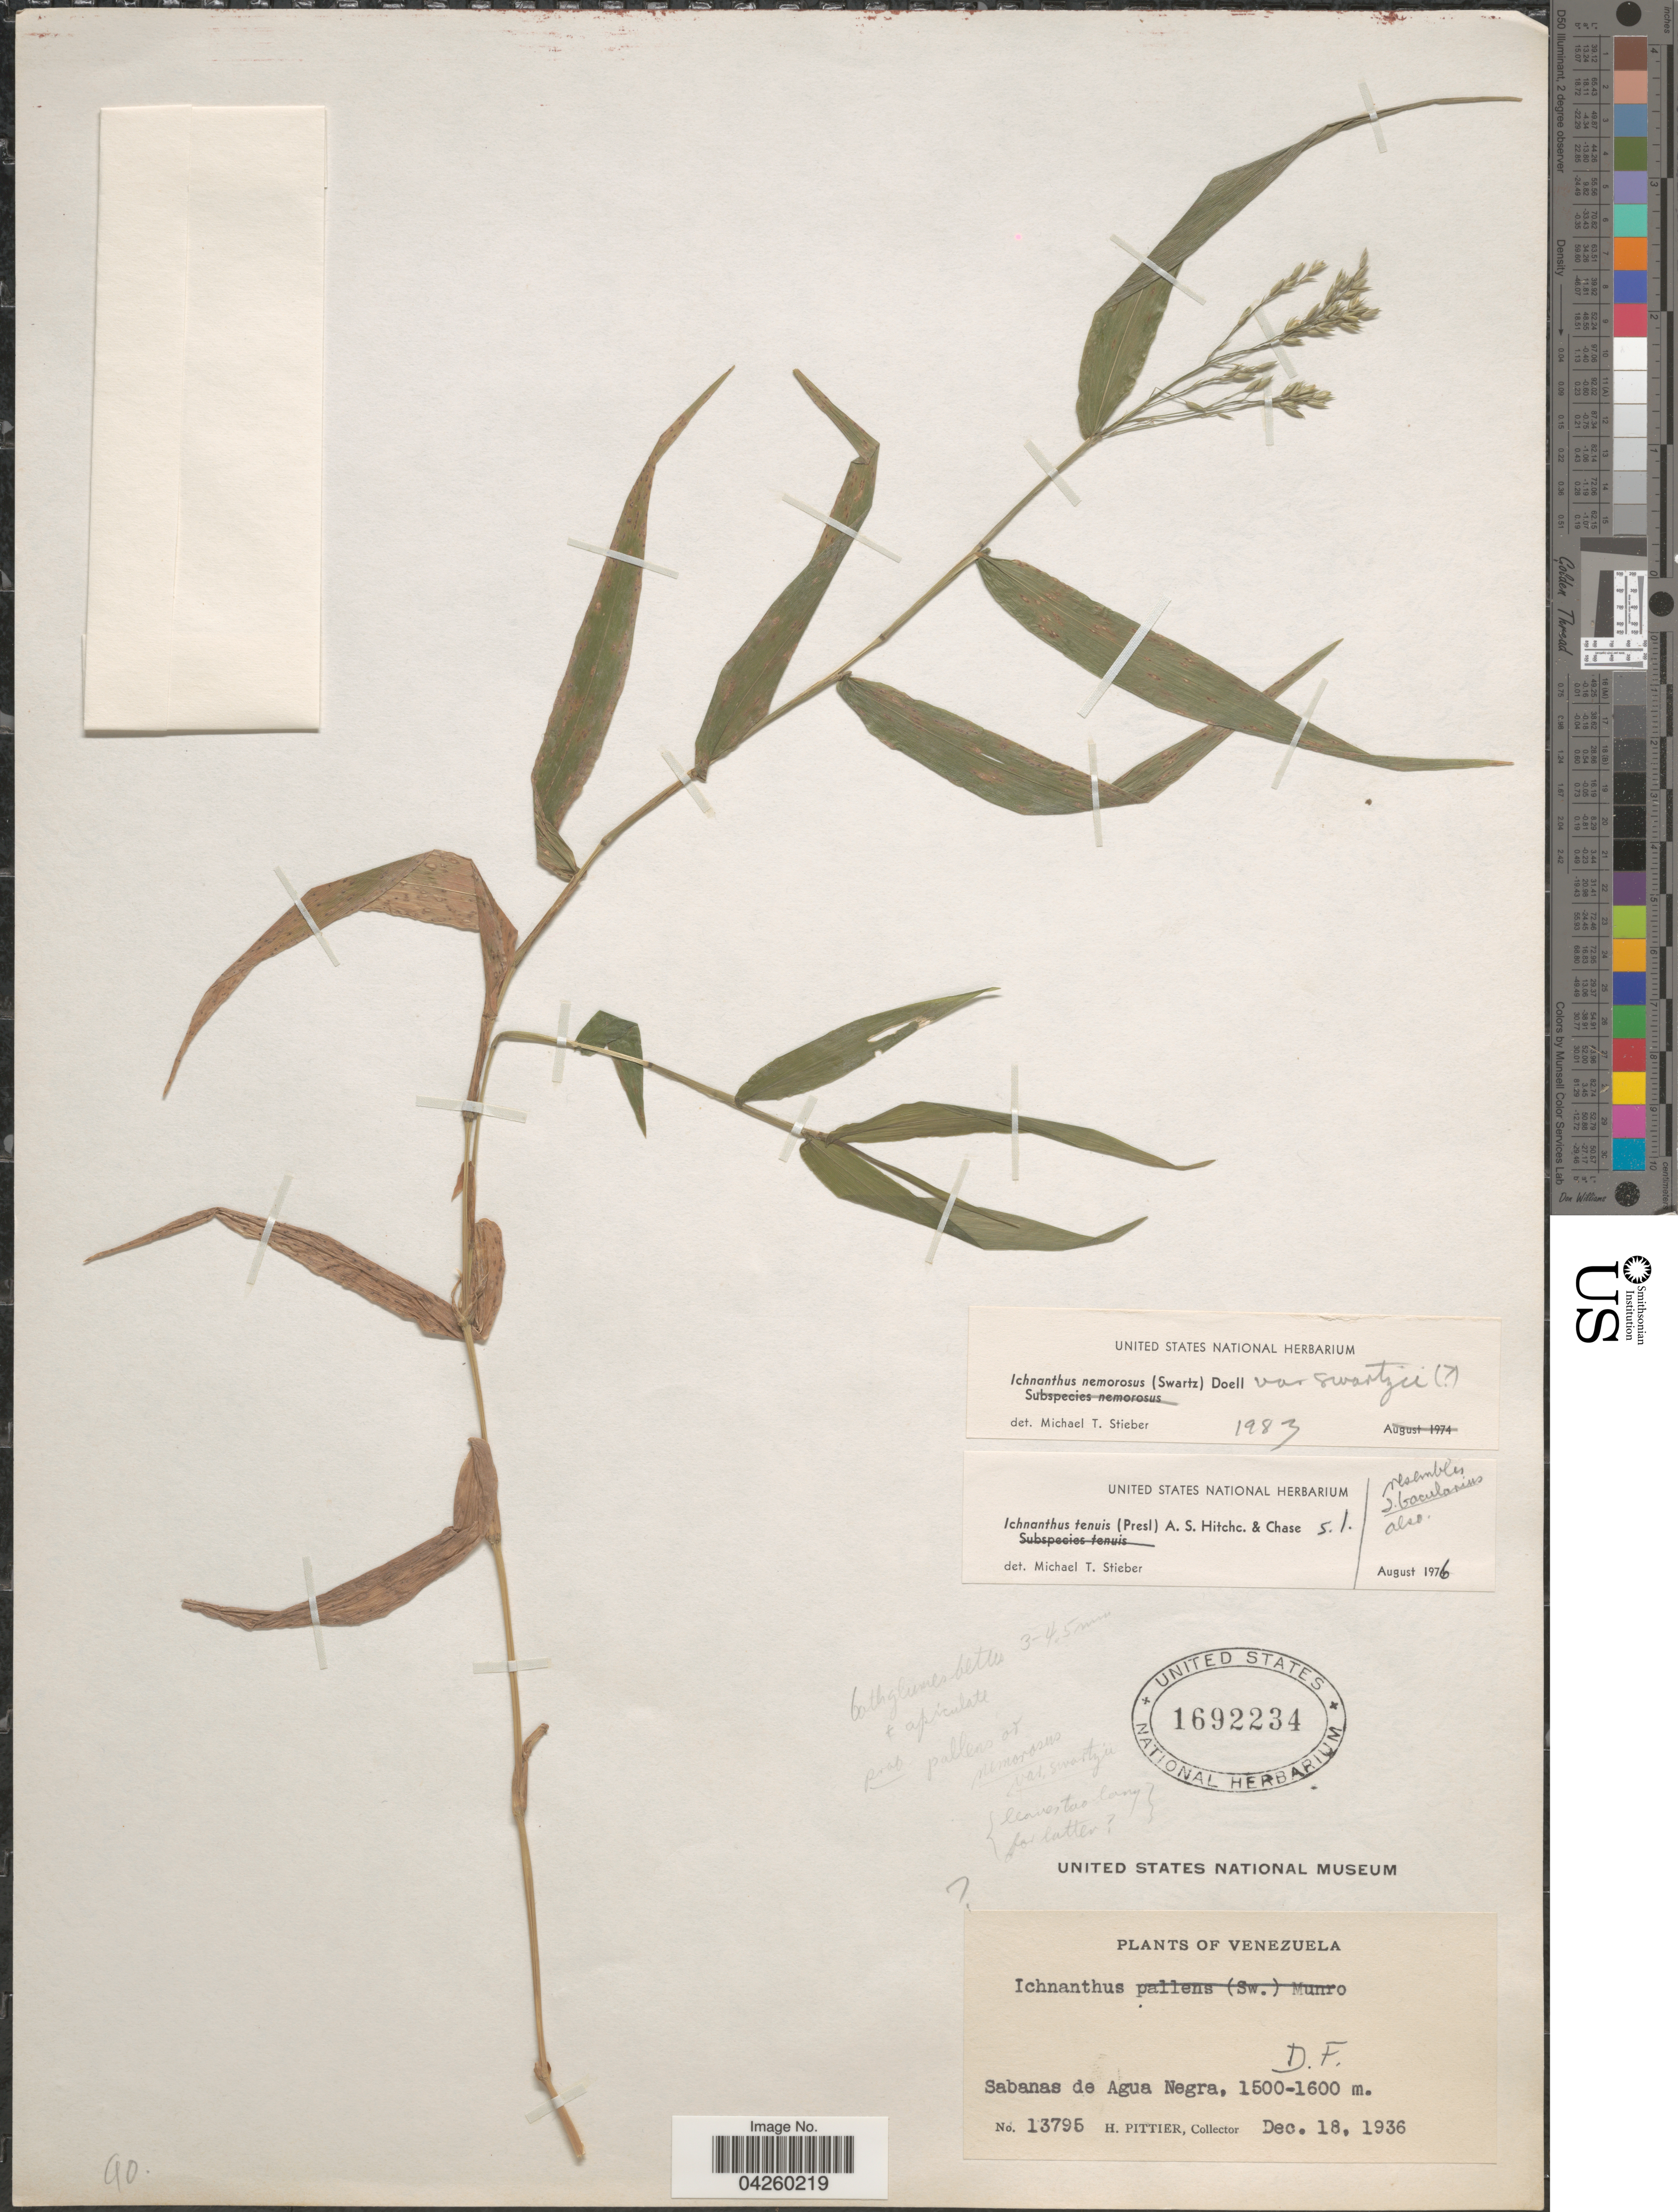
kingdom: Plantae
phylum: Tracheophyta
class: Liliopsida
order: Poales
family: Poaceae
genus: Ichnanthus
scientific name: Ichnanthus tenuis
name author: (J. Presl) Hitchc. & Chase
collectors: H. F. Pittier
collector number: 13795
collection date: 1936-12-18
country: Venezuela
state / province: Distrito Federal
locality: Sabanas de Agua Negra.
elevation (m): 1500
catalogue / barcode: US 1692234